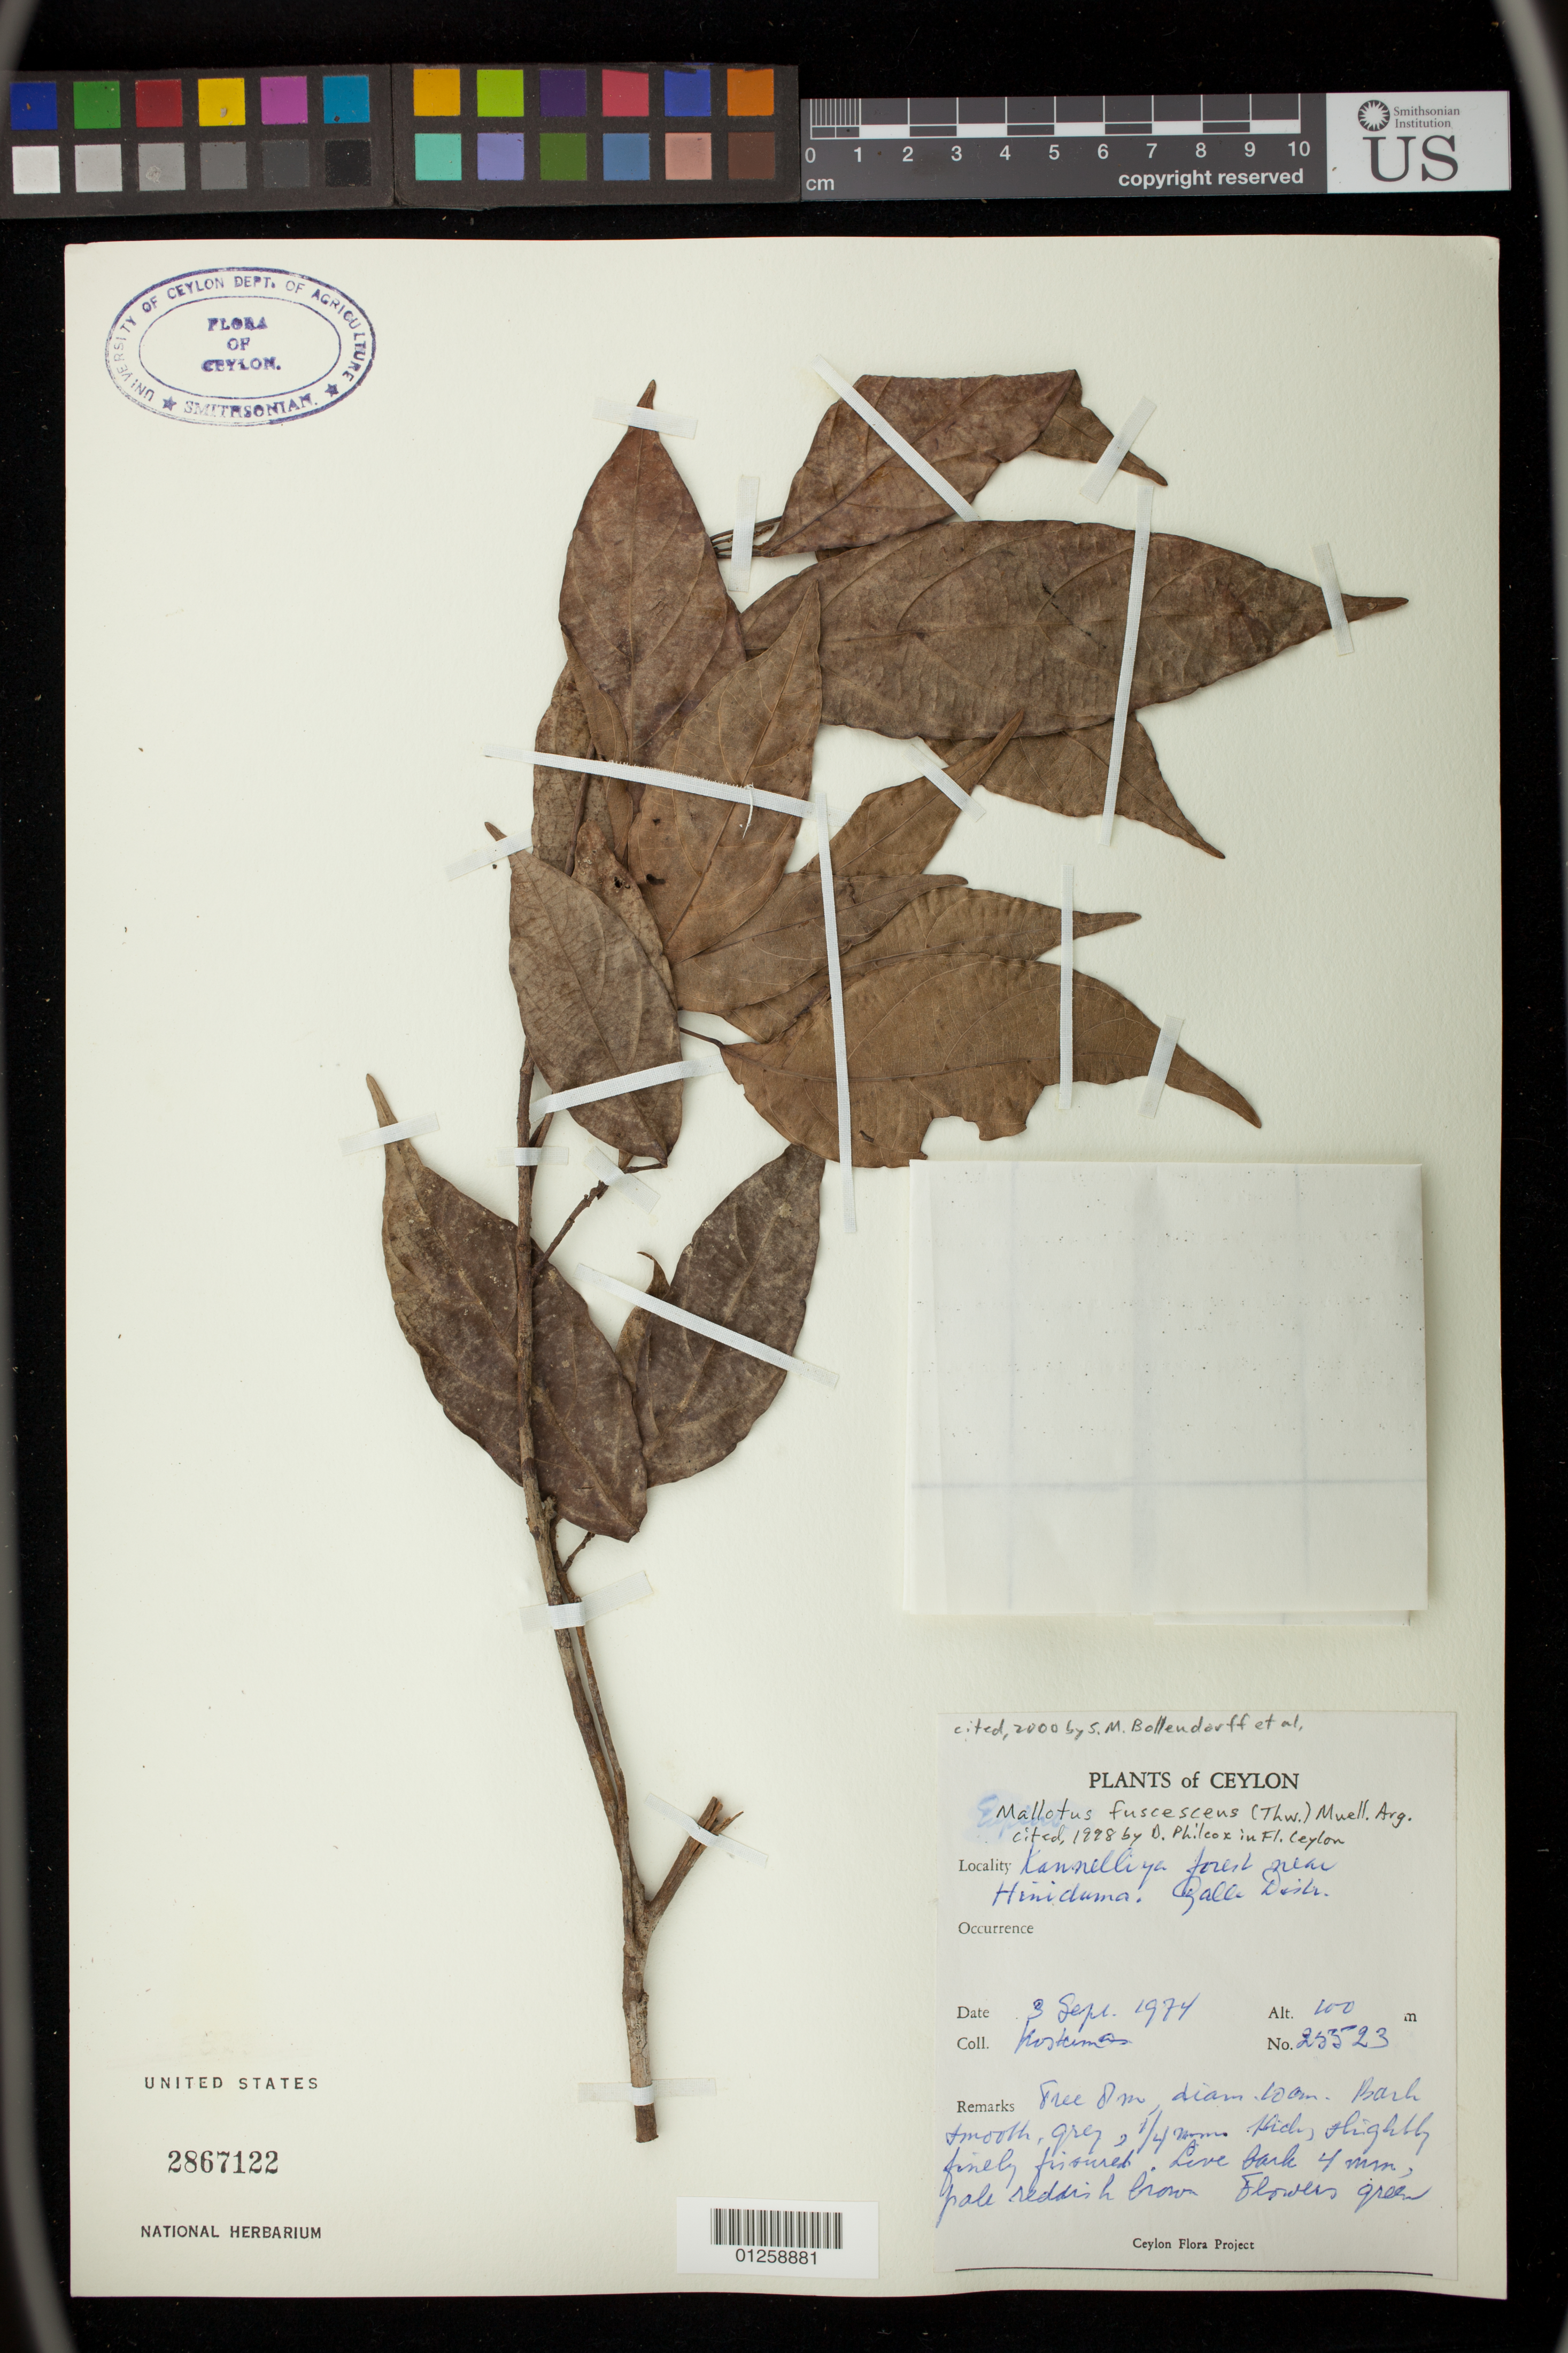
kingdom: Plantae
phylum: Tracheophyta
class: Magnoliopsida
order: Malpighiales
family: Euphorbiaceae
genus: Mallotus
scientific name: Mallotus fuscescens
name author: (Thwaites) Müll. Arg.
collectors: Kostermans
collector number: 25523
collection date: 1974-09-03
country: Sri Lanka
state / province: Southern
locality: Galle, Kannelliya forest near Hinidama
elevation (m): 100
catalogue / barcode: US 2867122